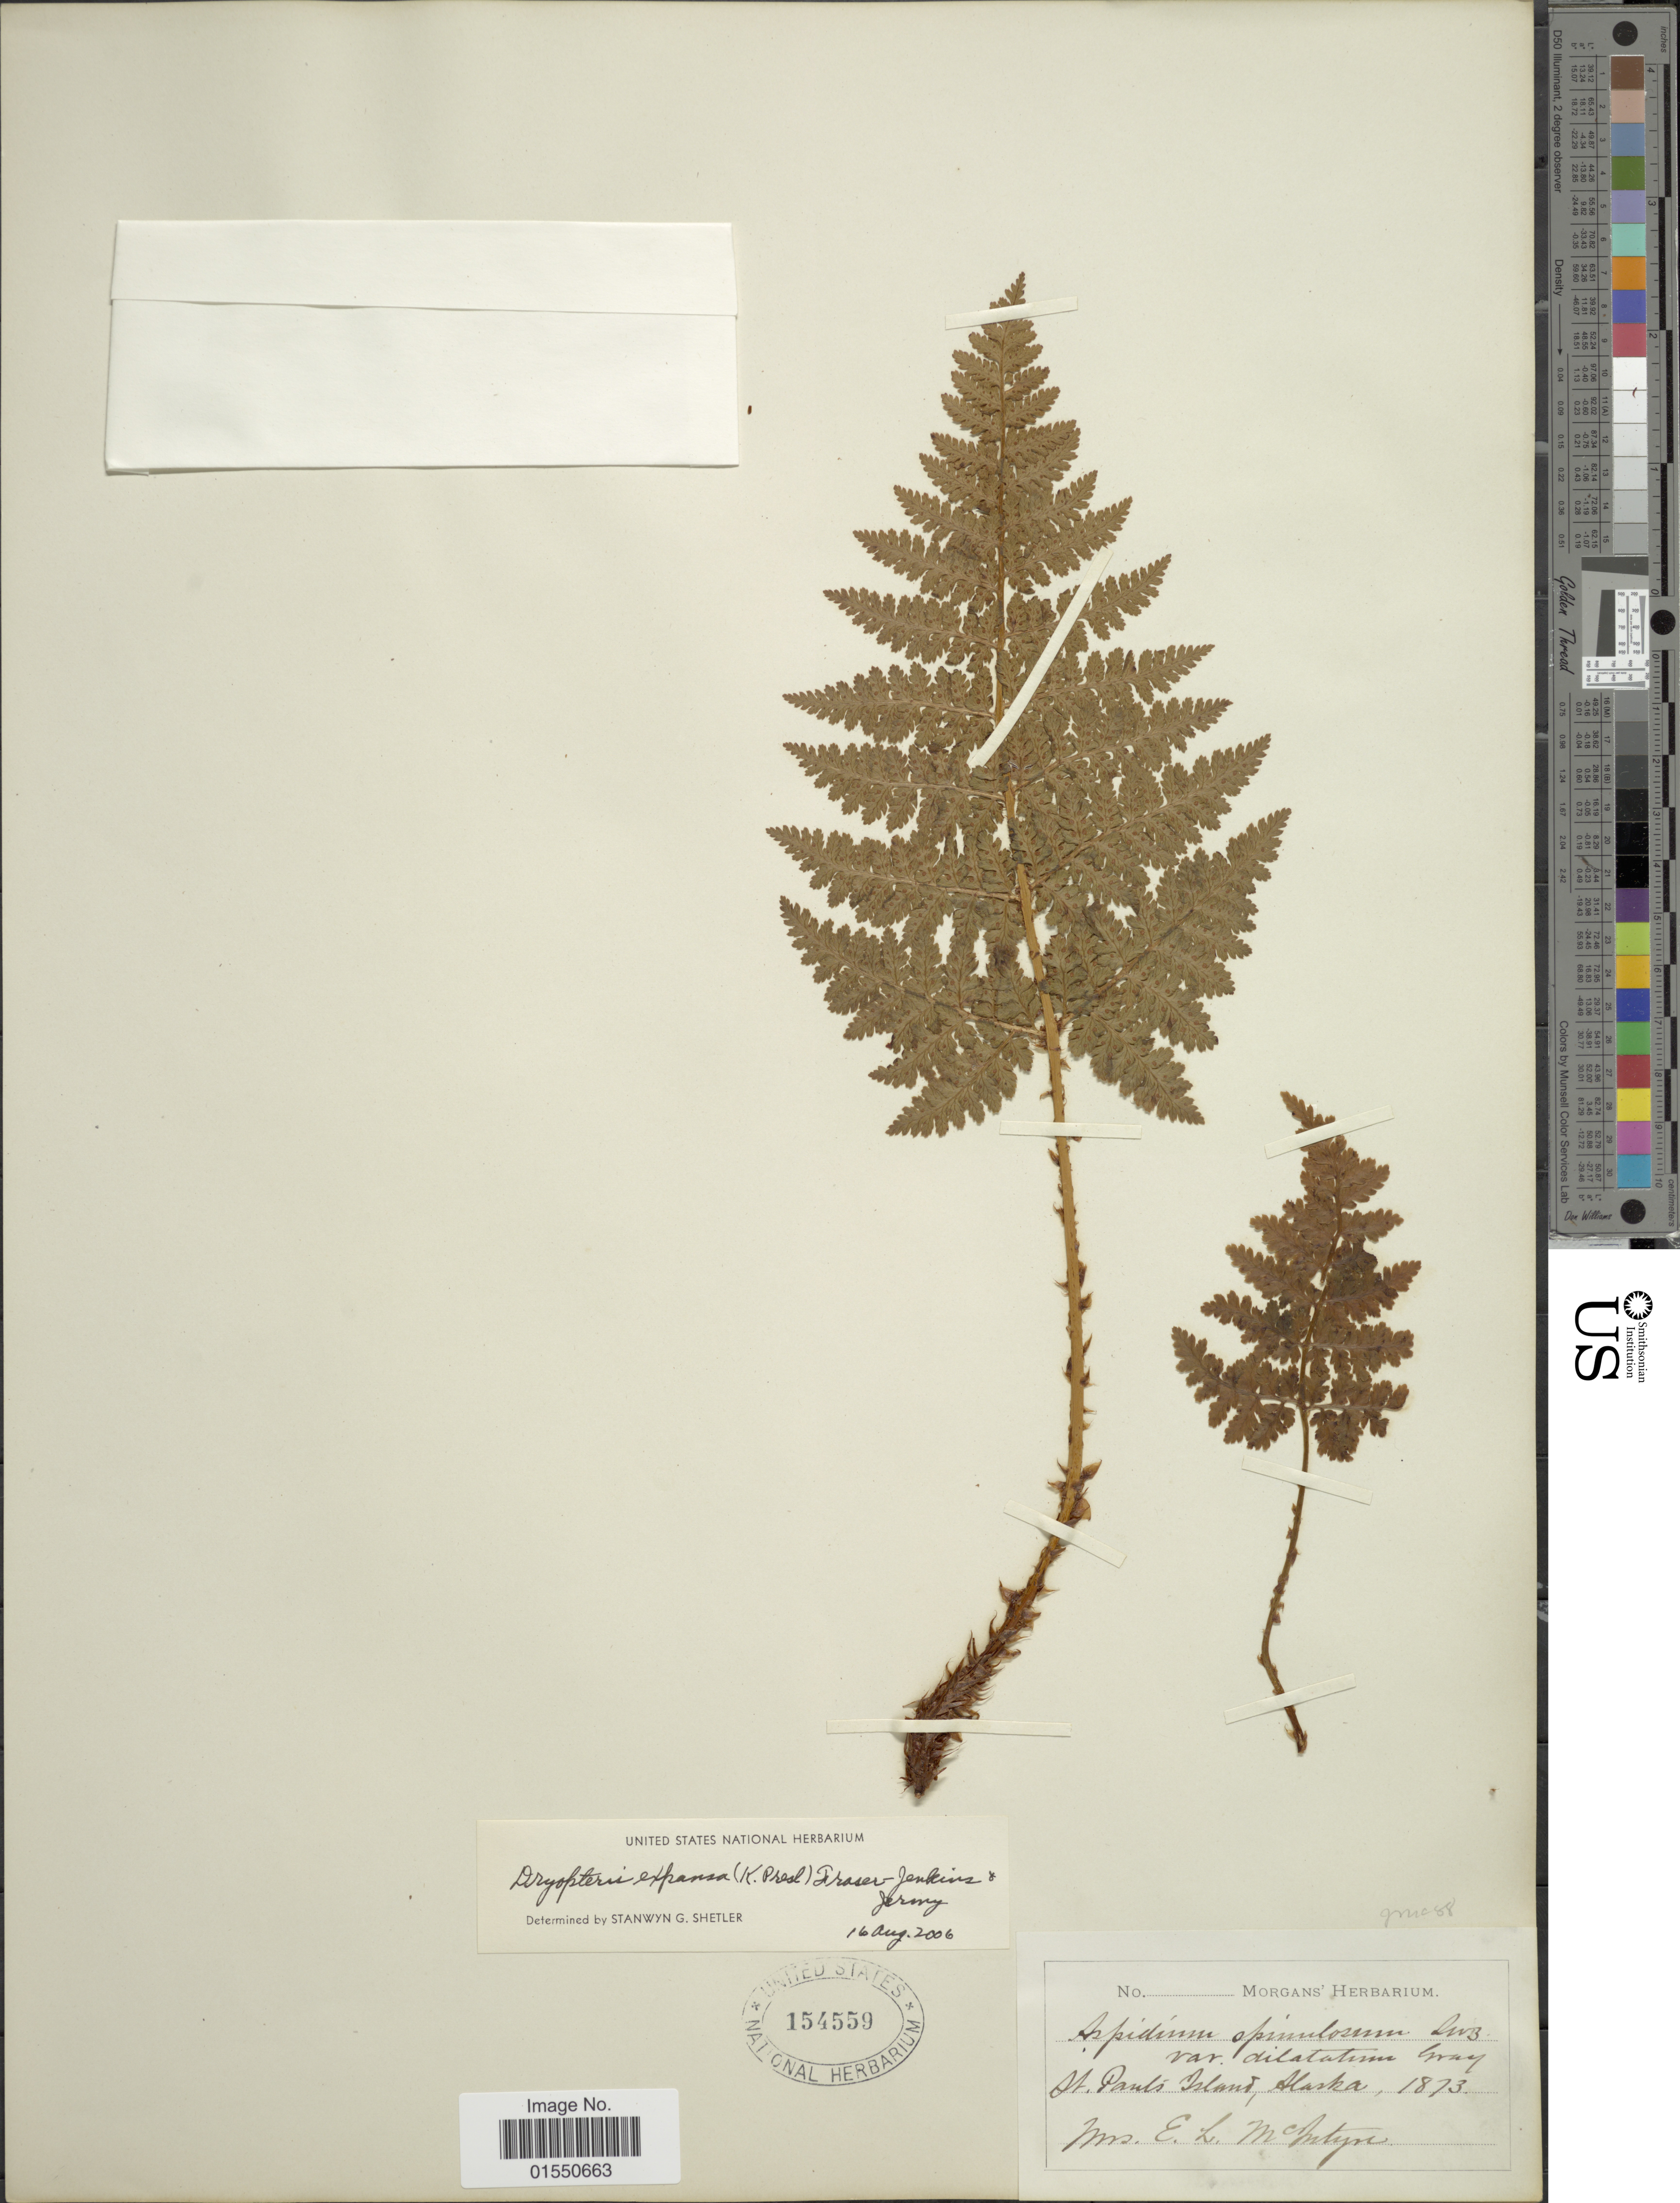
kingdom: Plantae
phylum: Tracheophyta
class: Polypodiopsida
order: Polypodiales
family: Dryopteridaceae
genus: Dryopteris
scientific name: Dryopteris expansa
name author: (C. Presl) Fraser-Jenk. & Jermy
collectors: E. McIntyre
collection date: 1873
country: United States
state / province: Alaska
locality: St. Paul Island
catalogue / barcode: US 154559